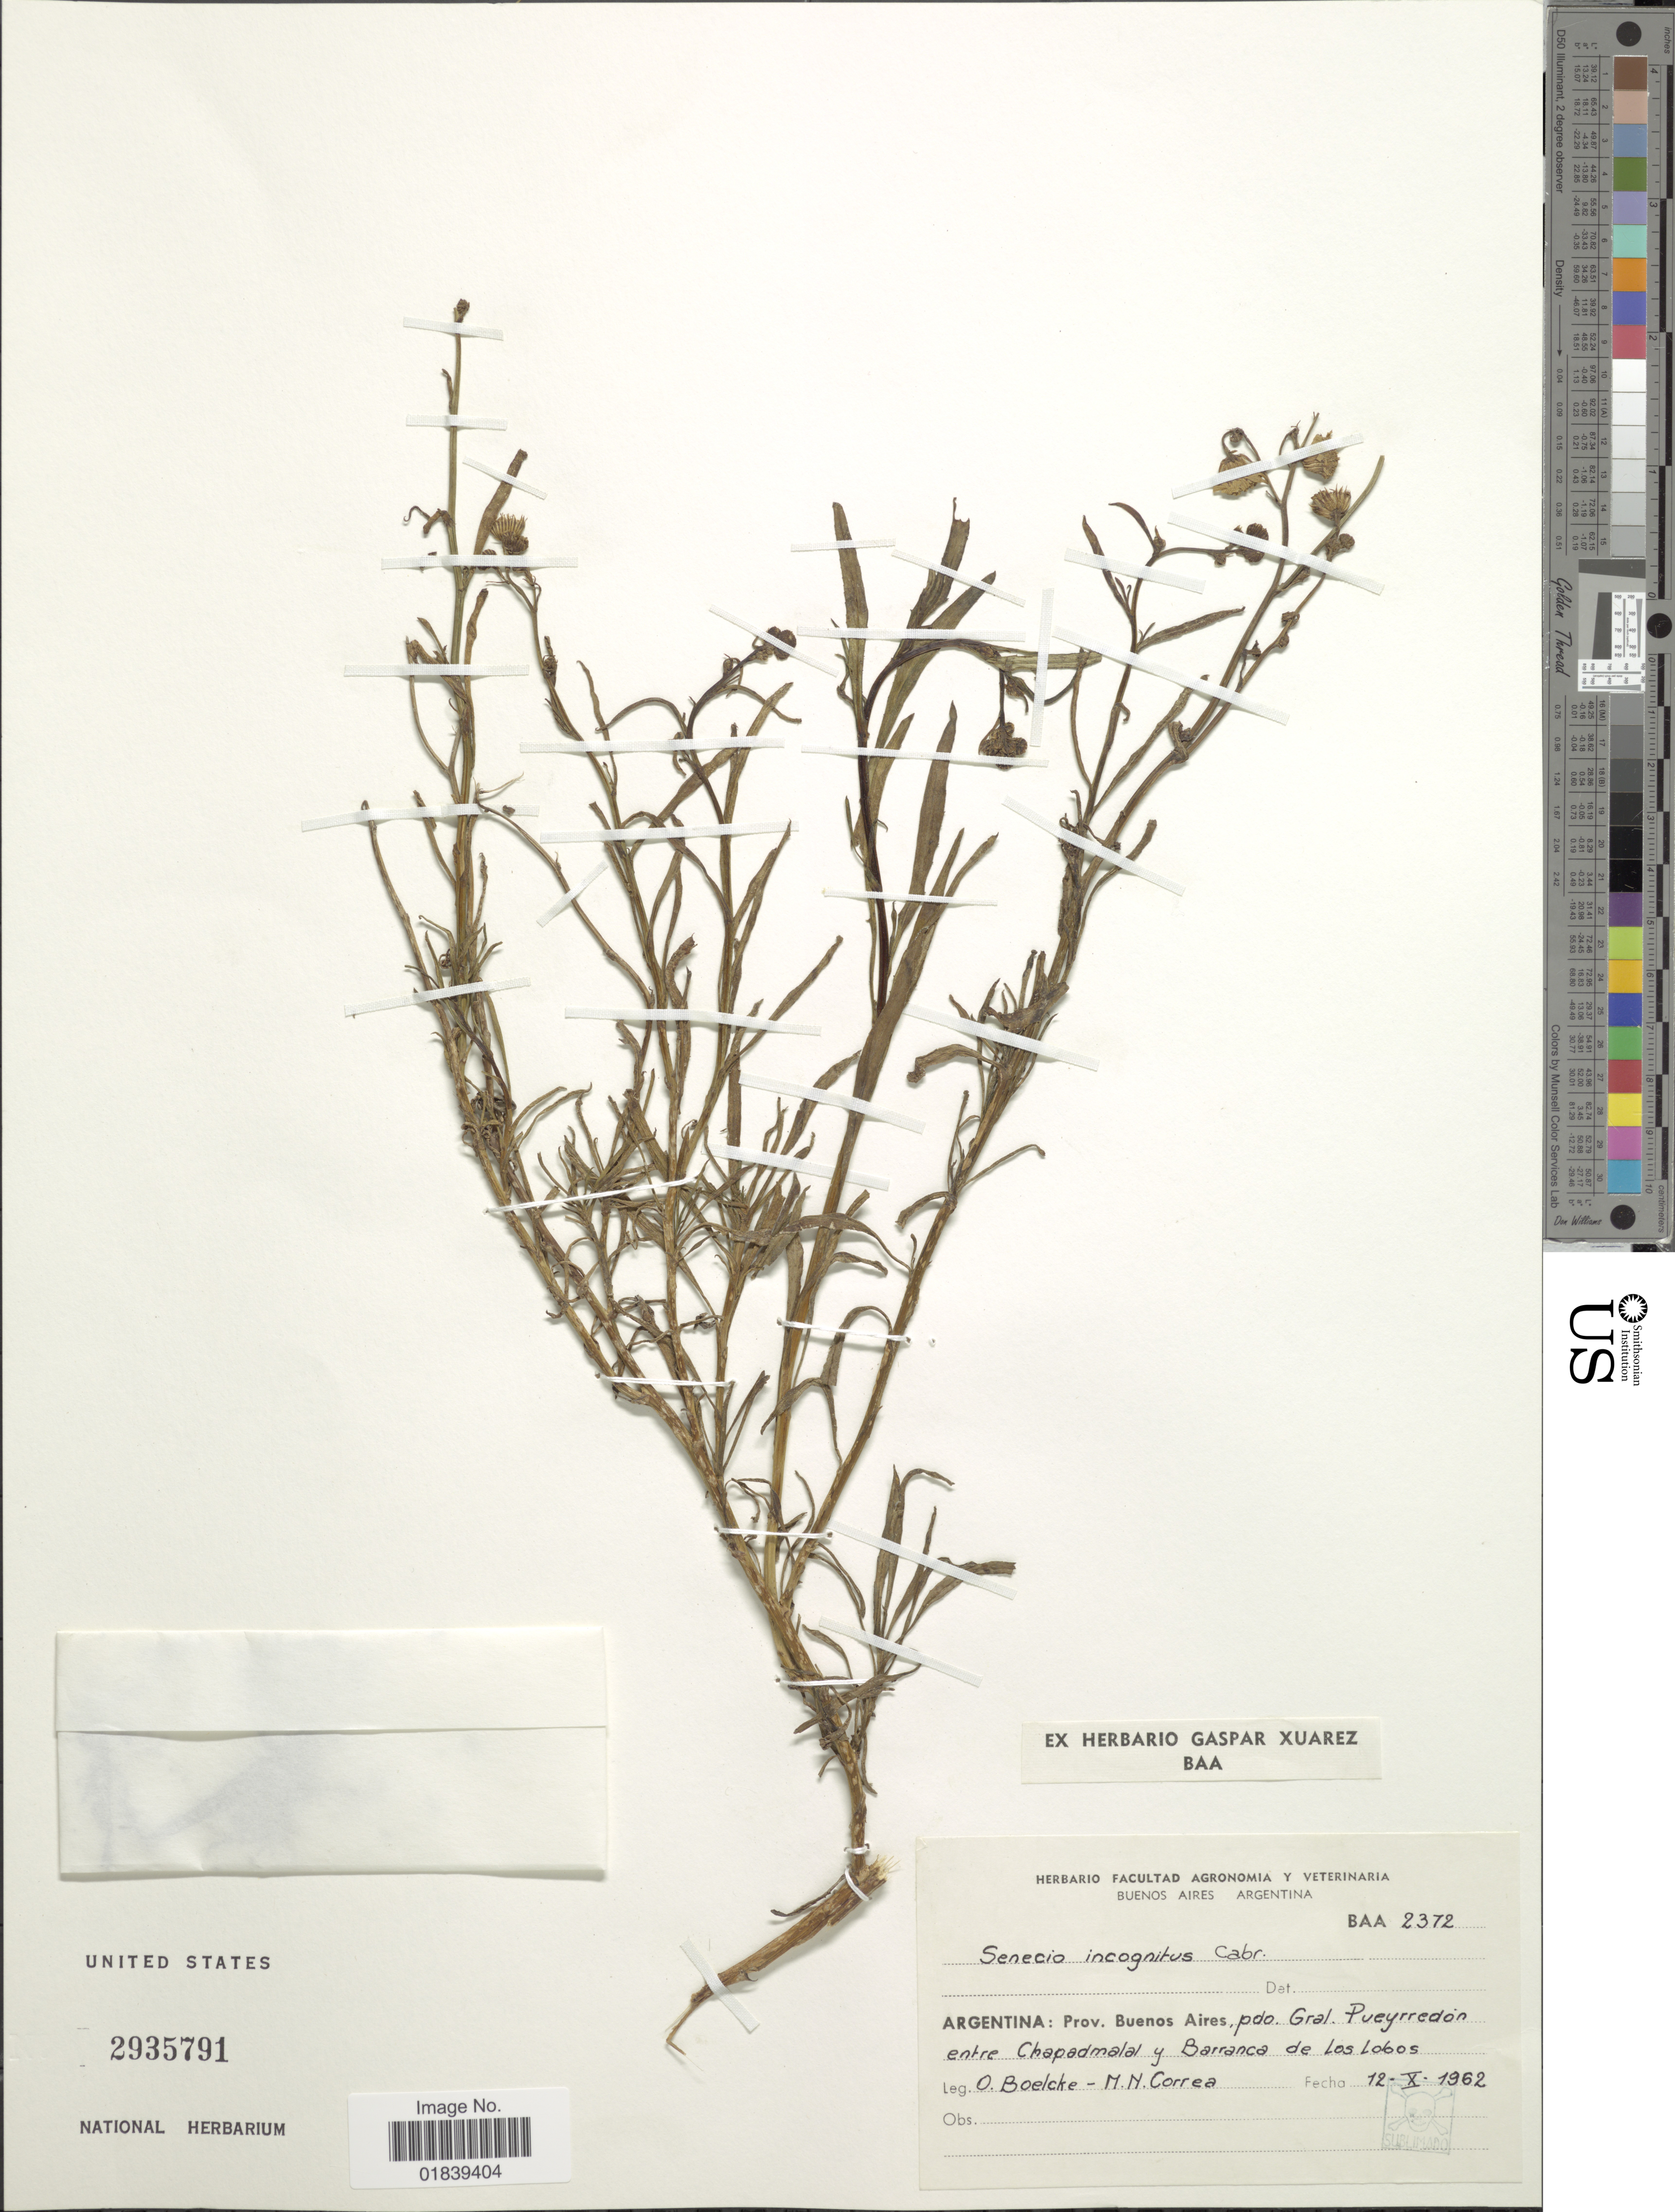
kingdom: Plantae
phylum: Tracheophyta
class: Magnoliopsida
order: Asterales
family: Asteraceae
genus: Senecio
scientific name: Senecio madagascariensis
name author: Poir.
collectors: O. Boelcke & M. N. Correa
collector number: BAA2372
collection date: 1962-10-12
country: Argentina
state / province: Buenos Aires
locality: Pdo. Gral. Pueyrredón entre Chapadmalal y Barranca de Los Lobos.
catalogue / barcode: US 2935791